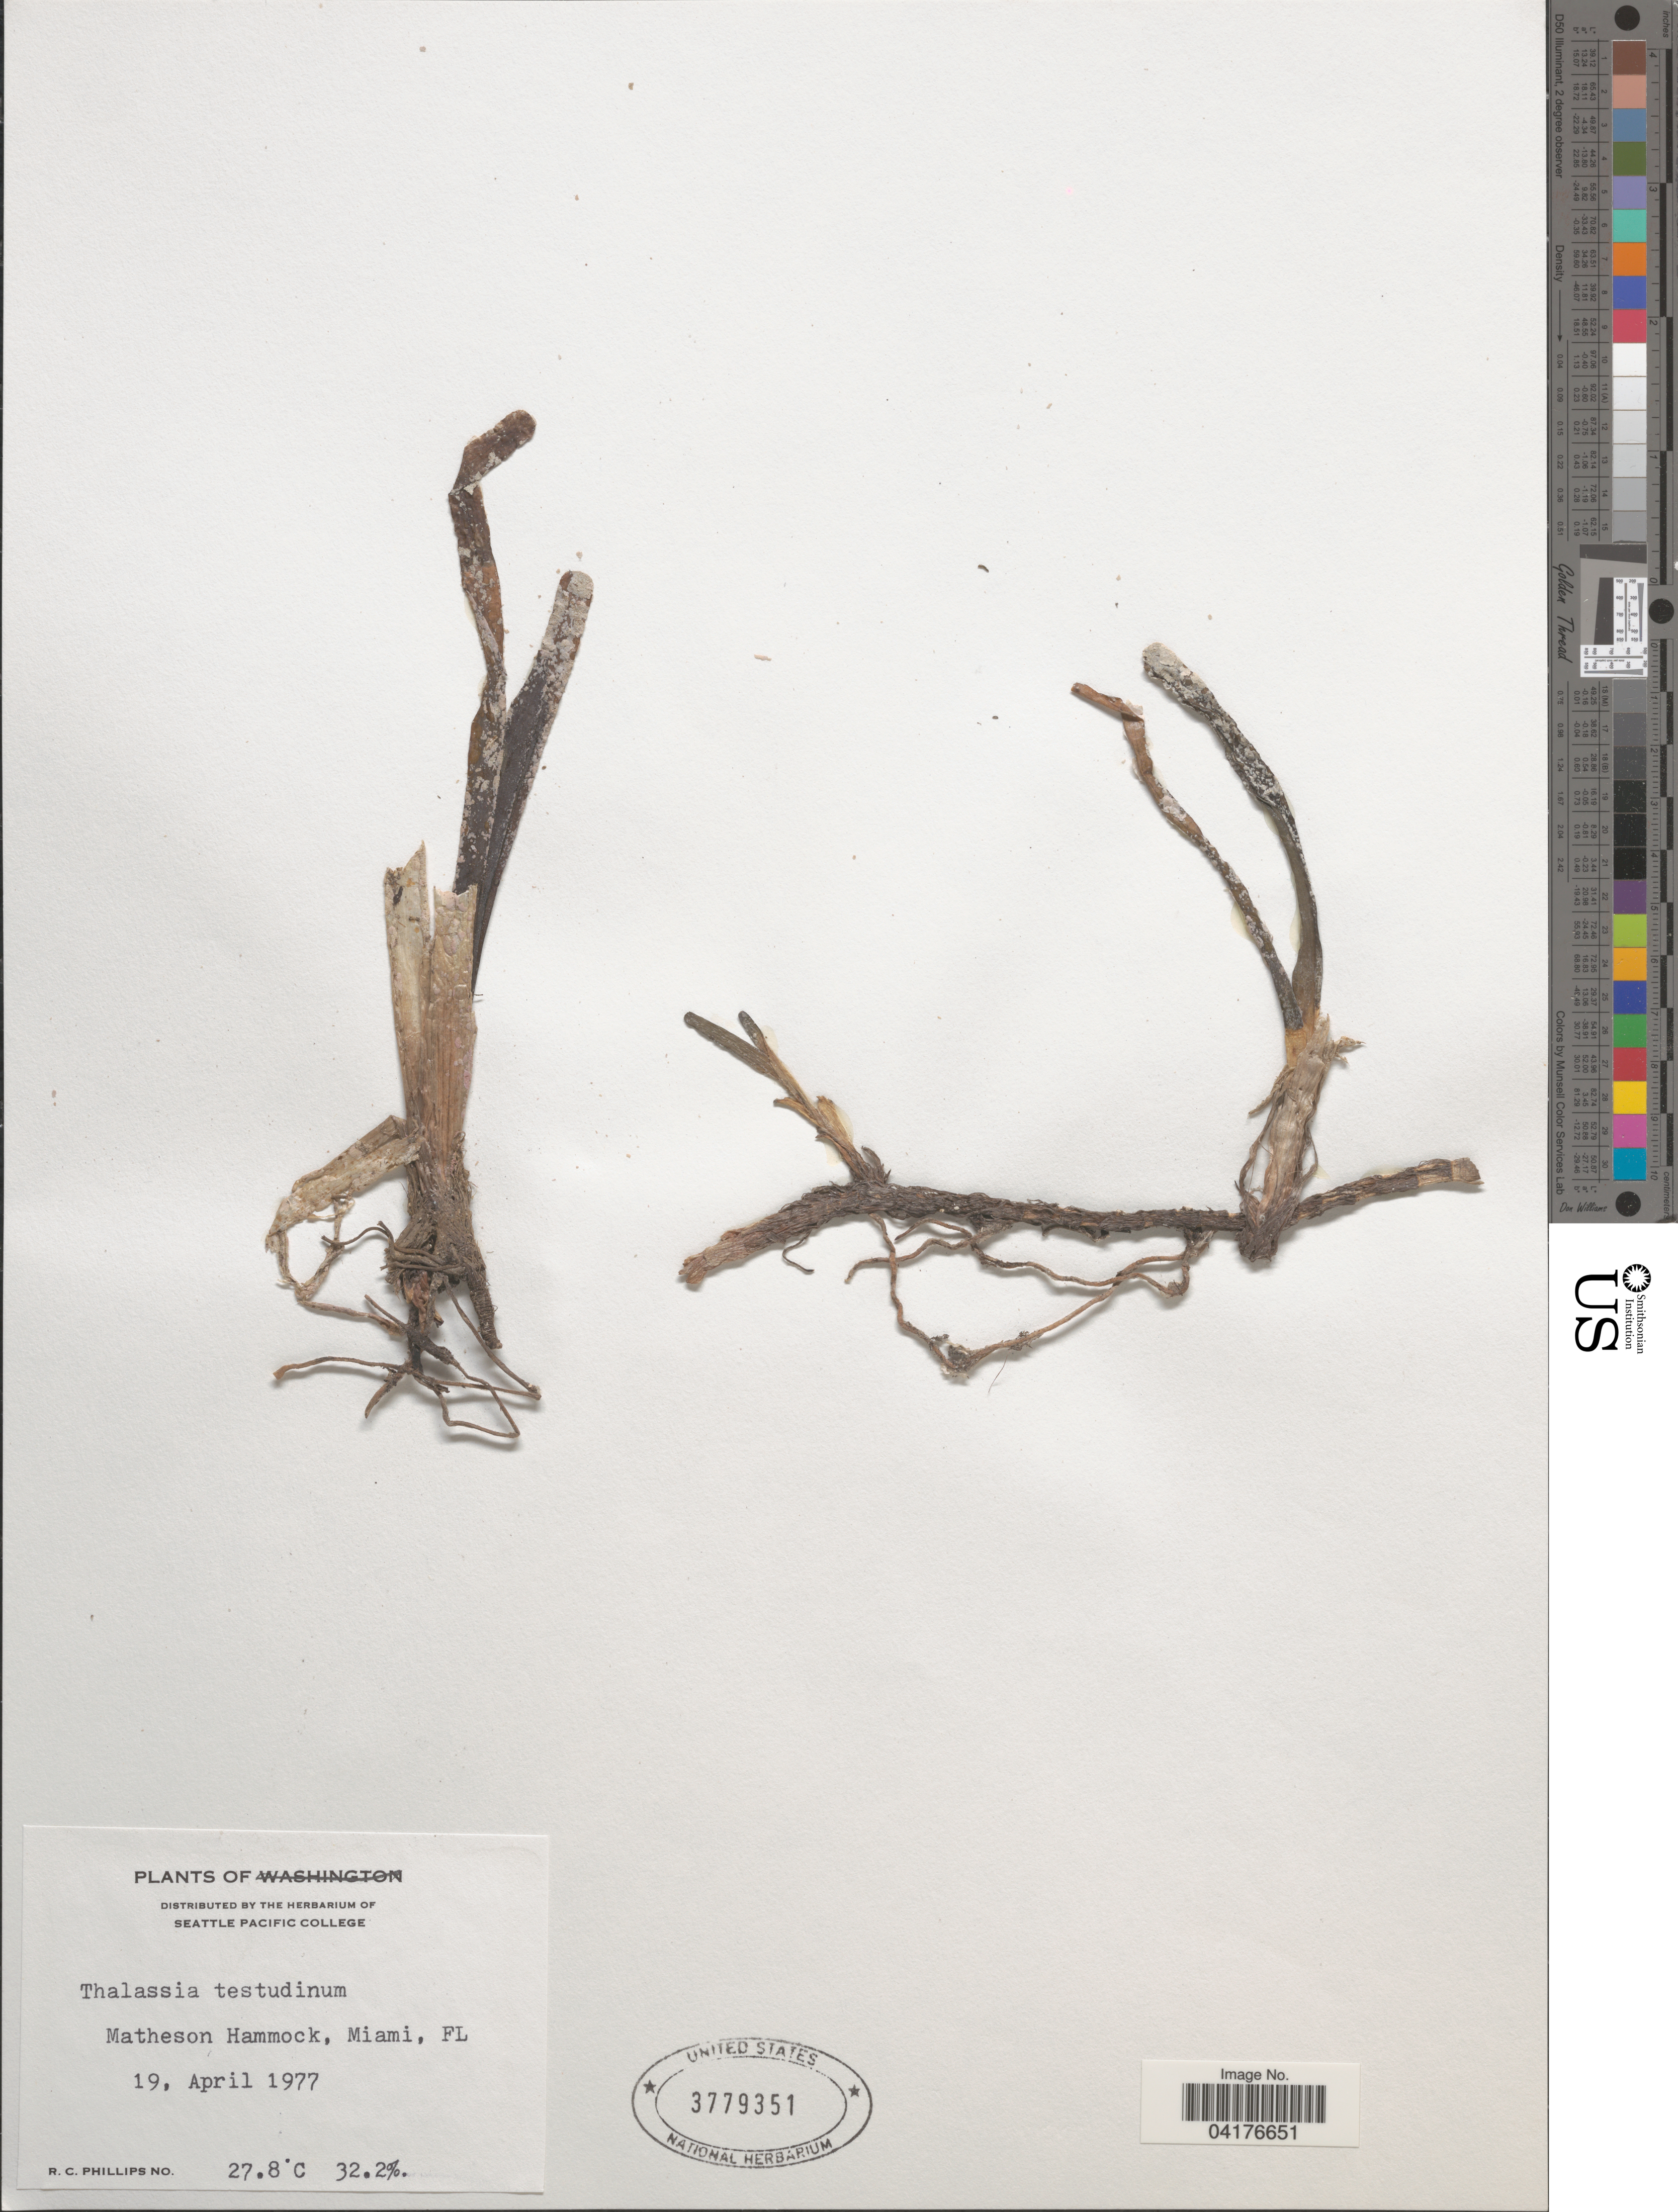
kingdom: Plantae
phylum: Tracheophyta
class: Liliopsida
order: Alismatales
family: Hydrocharitaceae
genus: Thalassia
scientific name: Thalassia testudinum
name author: Banks & Sol. ex K.D. Koenig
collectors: R. C. Phillips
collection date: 1977-04-19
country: United States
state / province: Florida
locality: Matheson Hammock, Miami.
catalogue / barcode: US 3779351